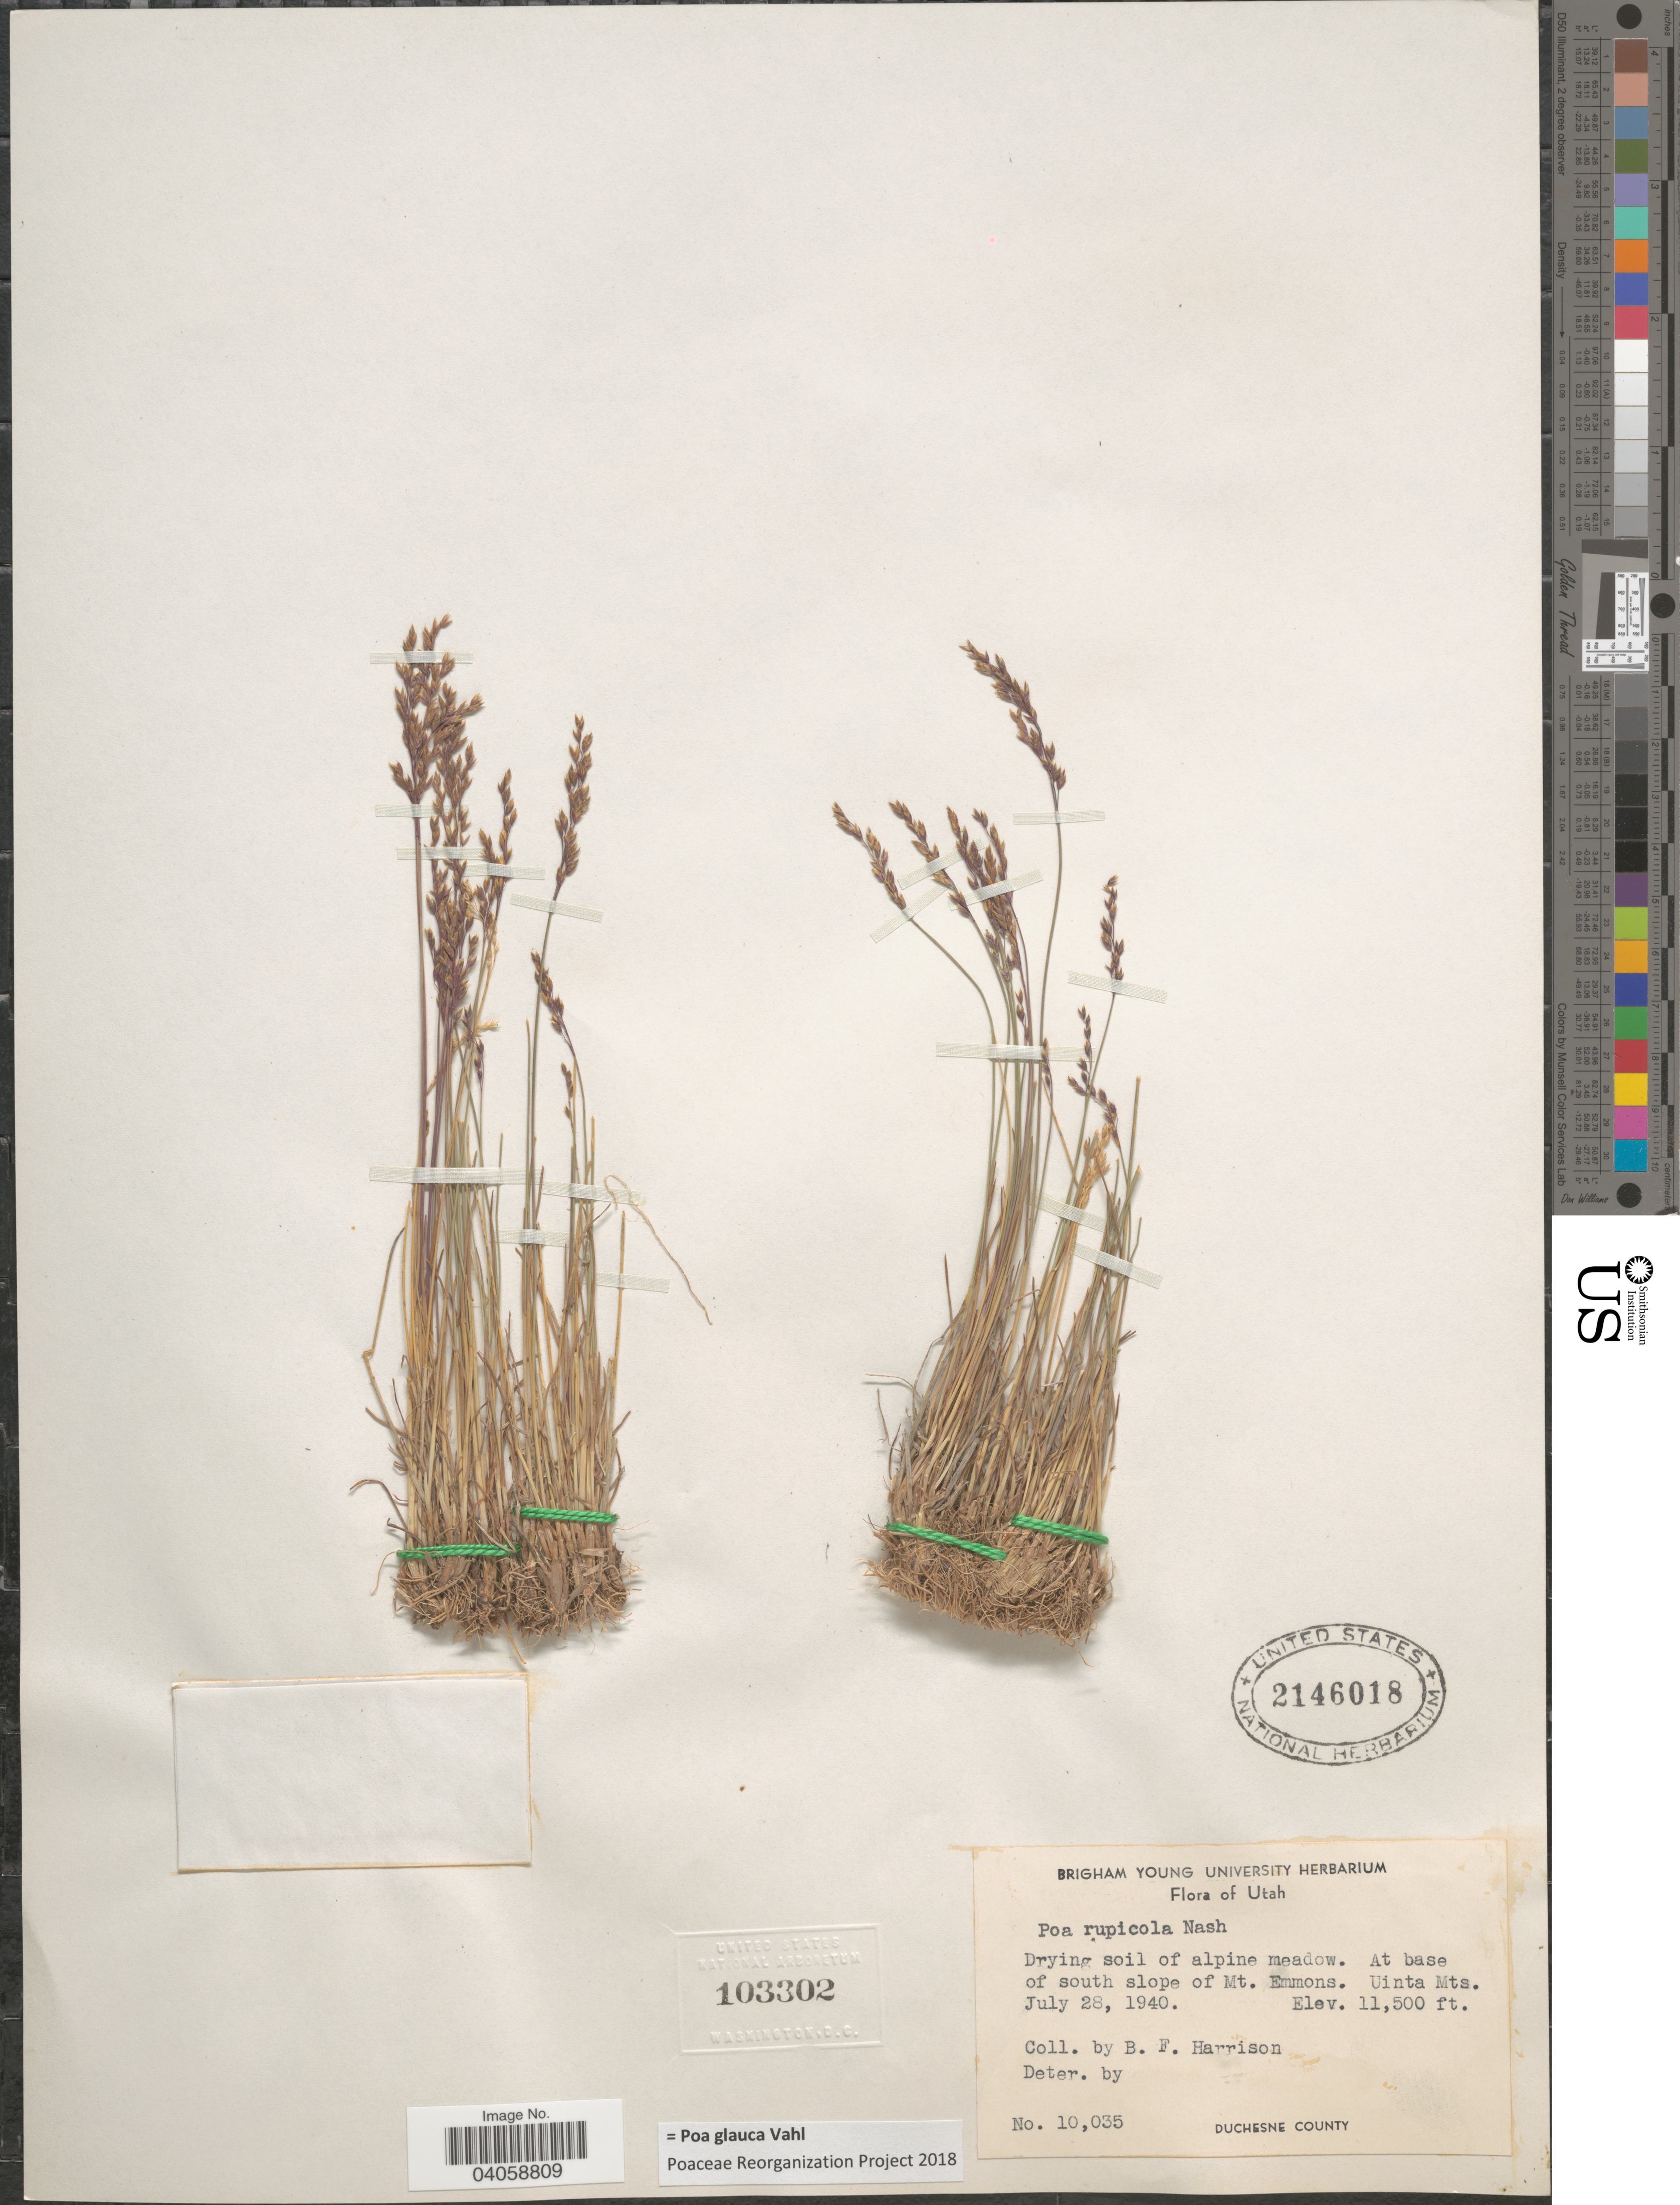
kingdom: Plantae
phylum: Tracheophyta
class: Liliopsida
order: Poales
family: Poaceae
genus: Poa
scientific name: Poa glauca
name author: Vahl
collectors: B. F. Harrison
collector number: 10035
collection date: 1940-07-28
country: United States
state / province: Utah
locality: At base of south slope of Mt. Emmons. Uinta Mts. Duchesne County.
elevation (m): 3505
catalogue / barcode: US 2146018